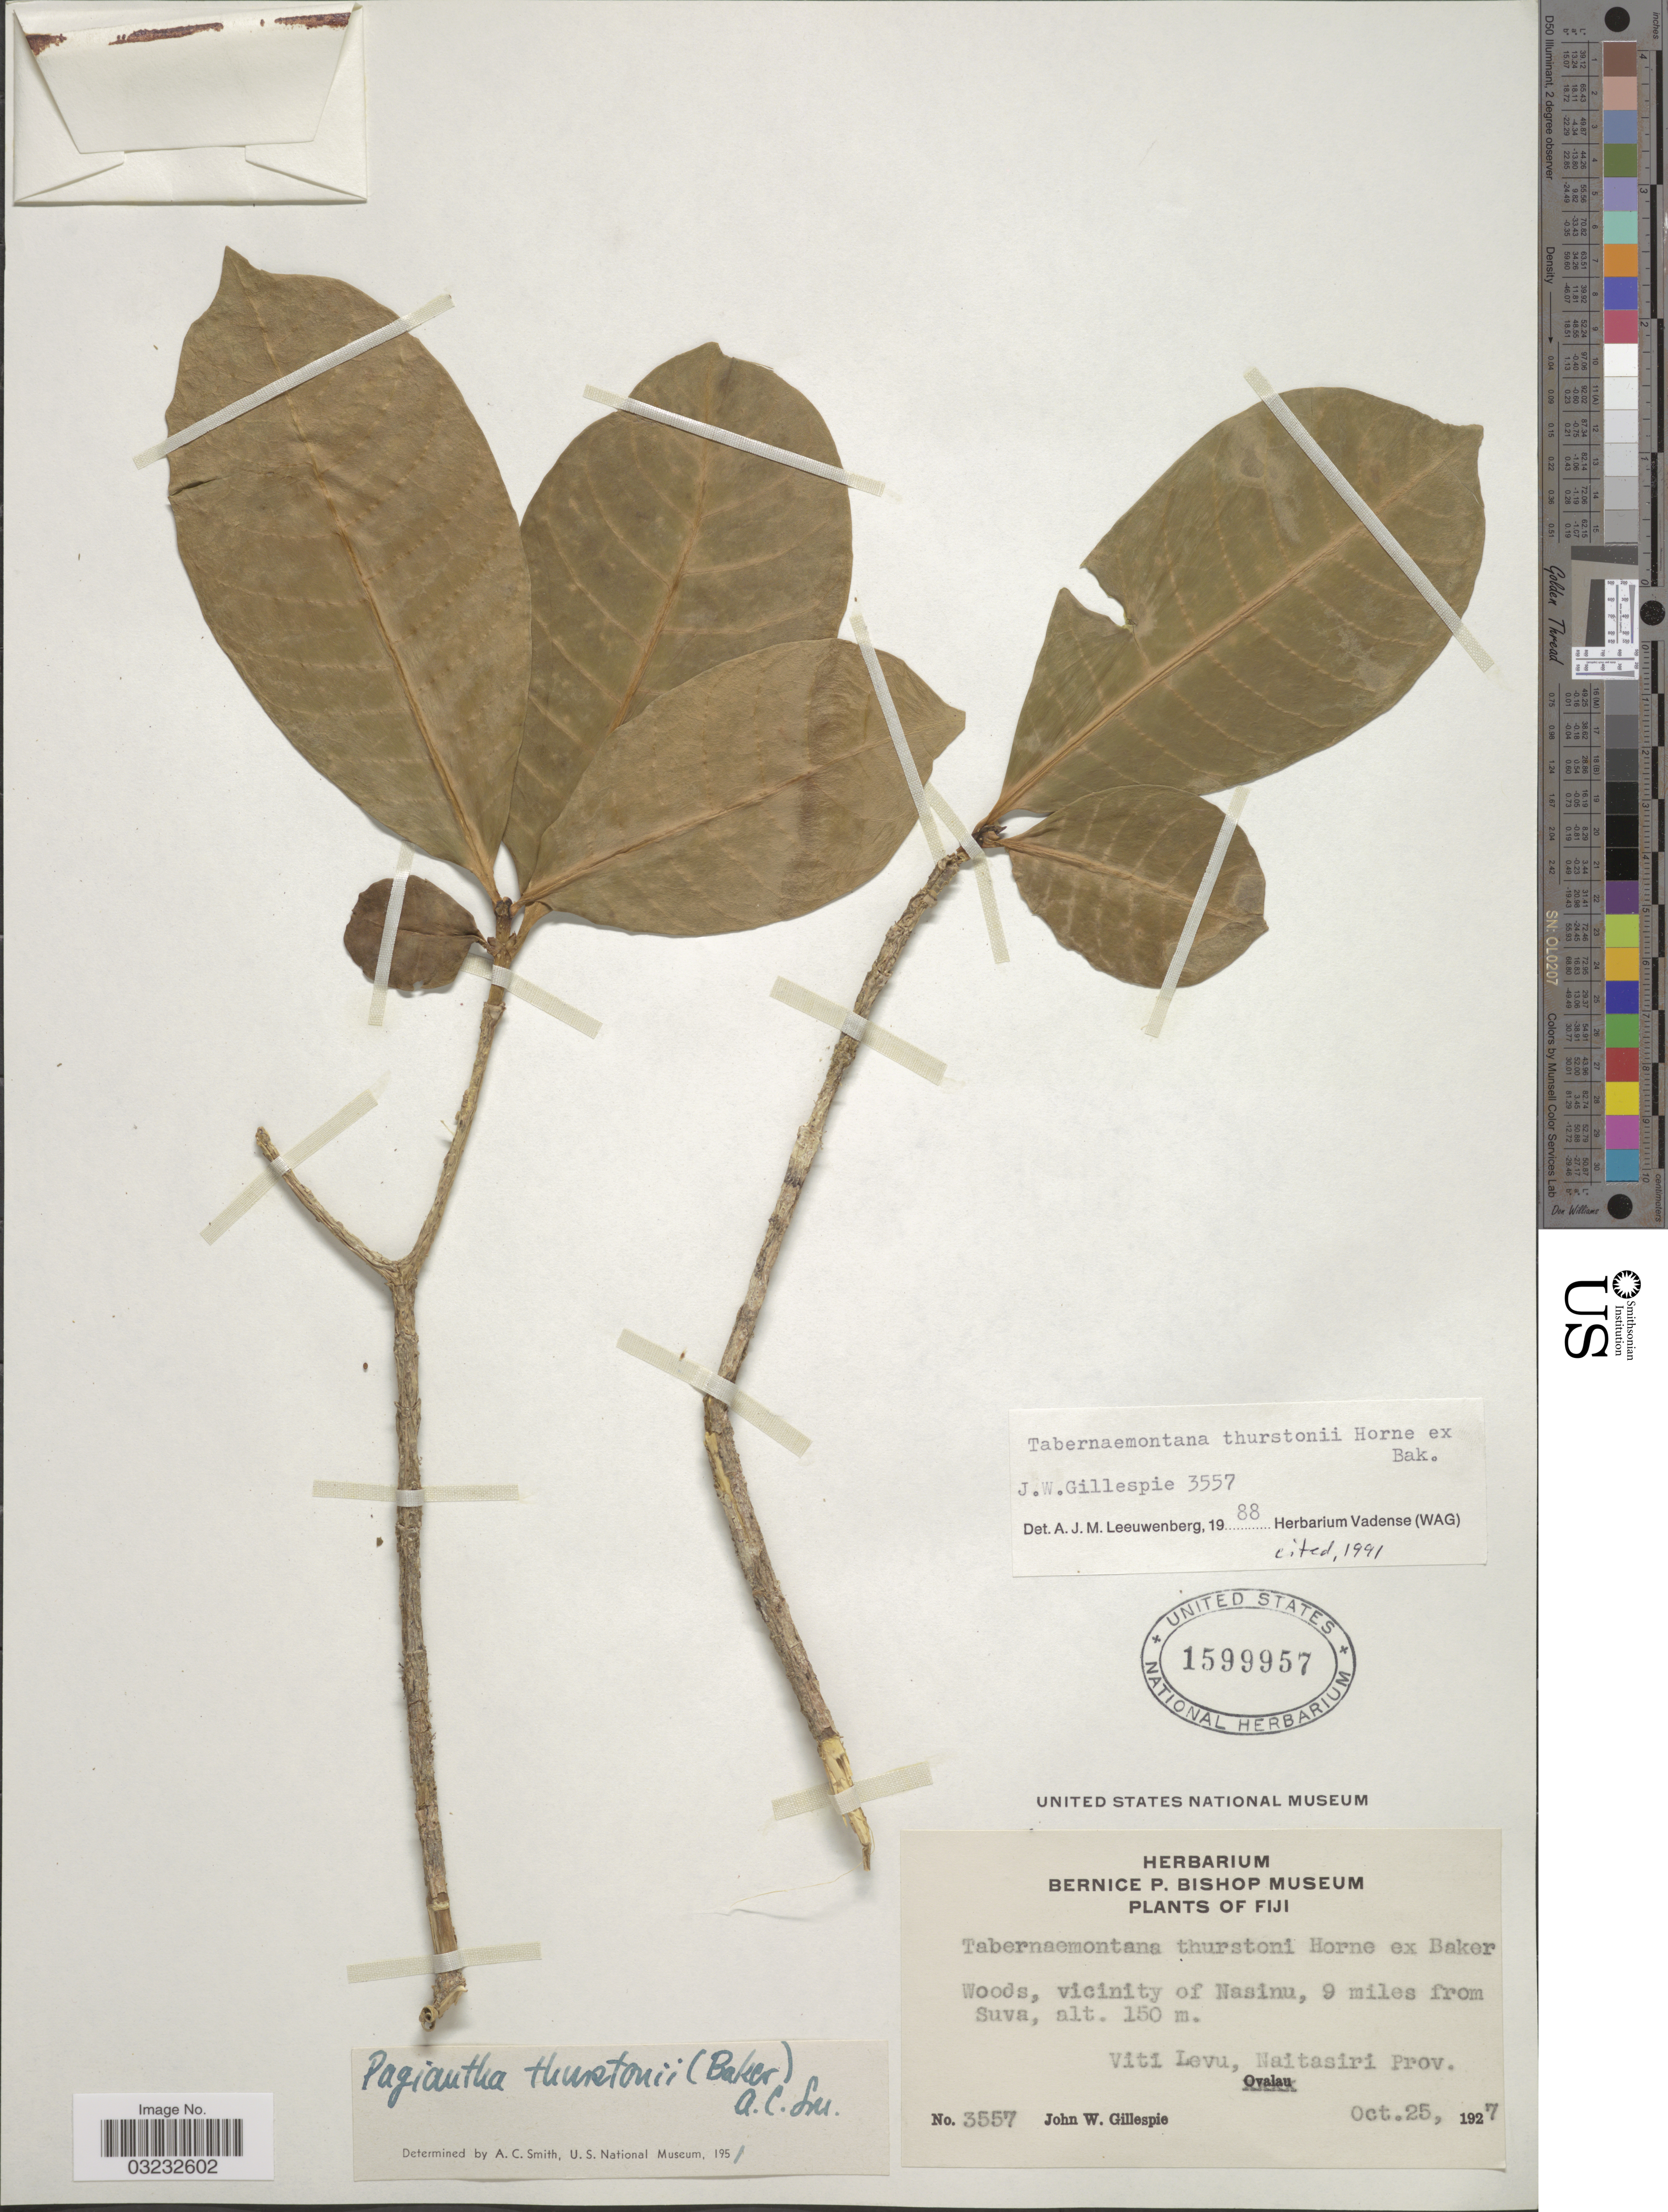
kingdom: Plantae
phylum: Tracheophyta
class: Magnoliopsida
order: Gentianales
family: Apocynaceae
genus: Tabernaemontana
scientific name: Tabernaemontana thurstonii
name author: Horne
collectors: J. W. Gillespie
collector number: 3557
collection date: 1927-10-25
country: Fiji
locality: Woods, vicinity of Nasinu, 9 miles from Suva. Viti Levu, Naitasiri Prov.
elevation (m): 150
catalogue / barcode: US 1599957